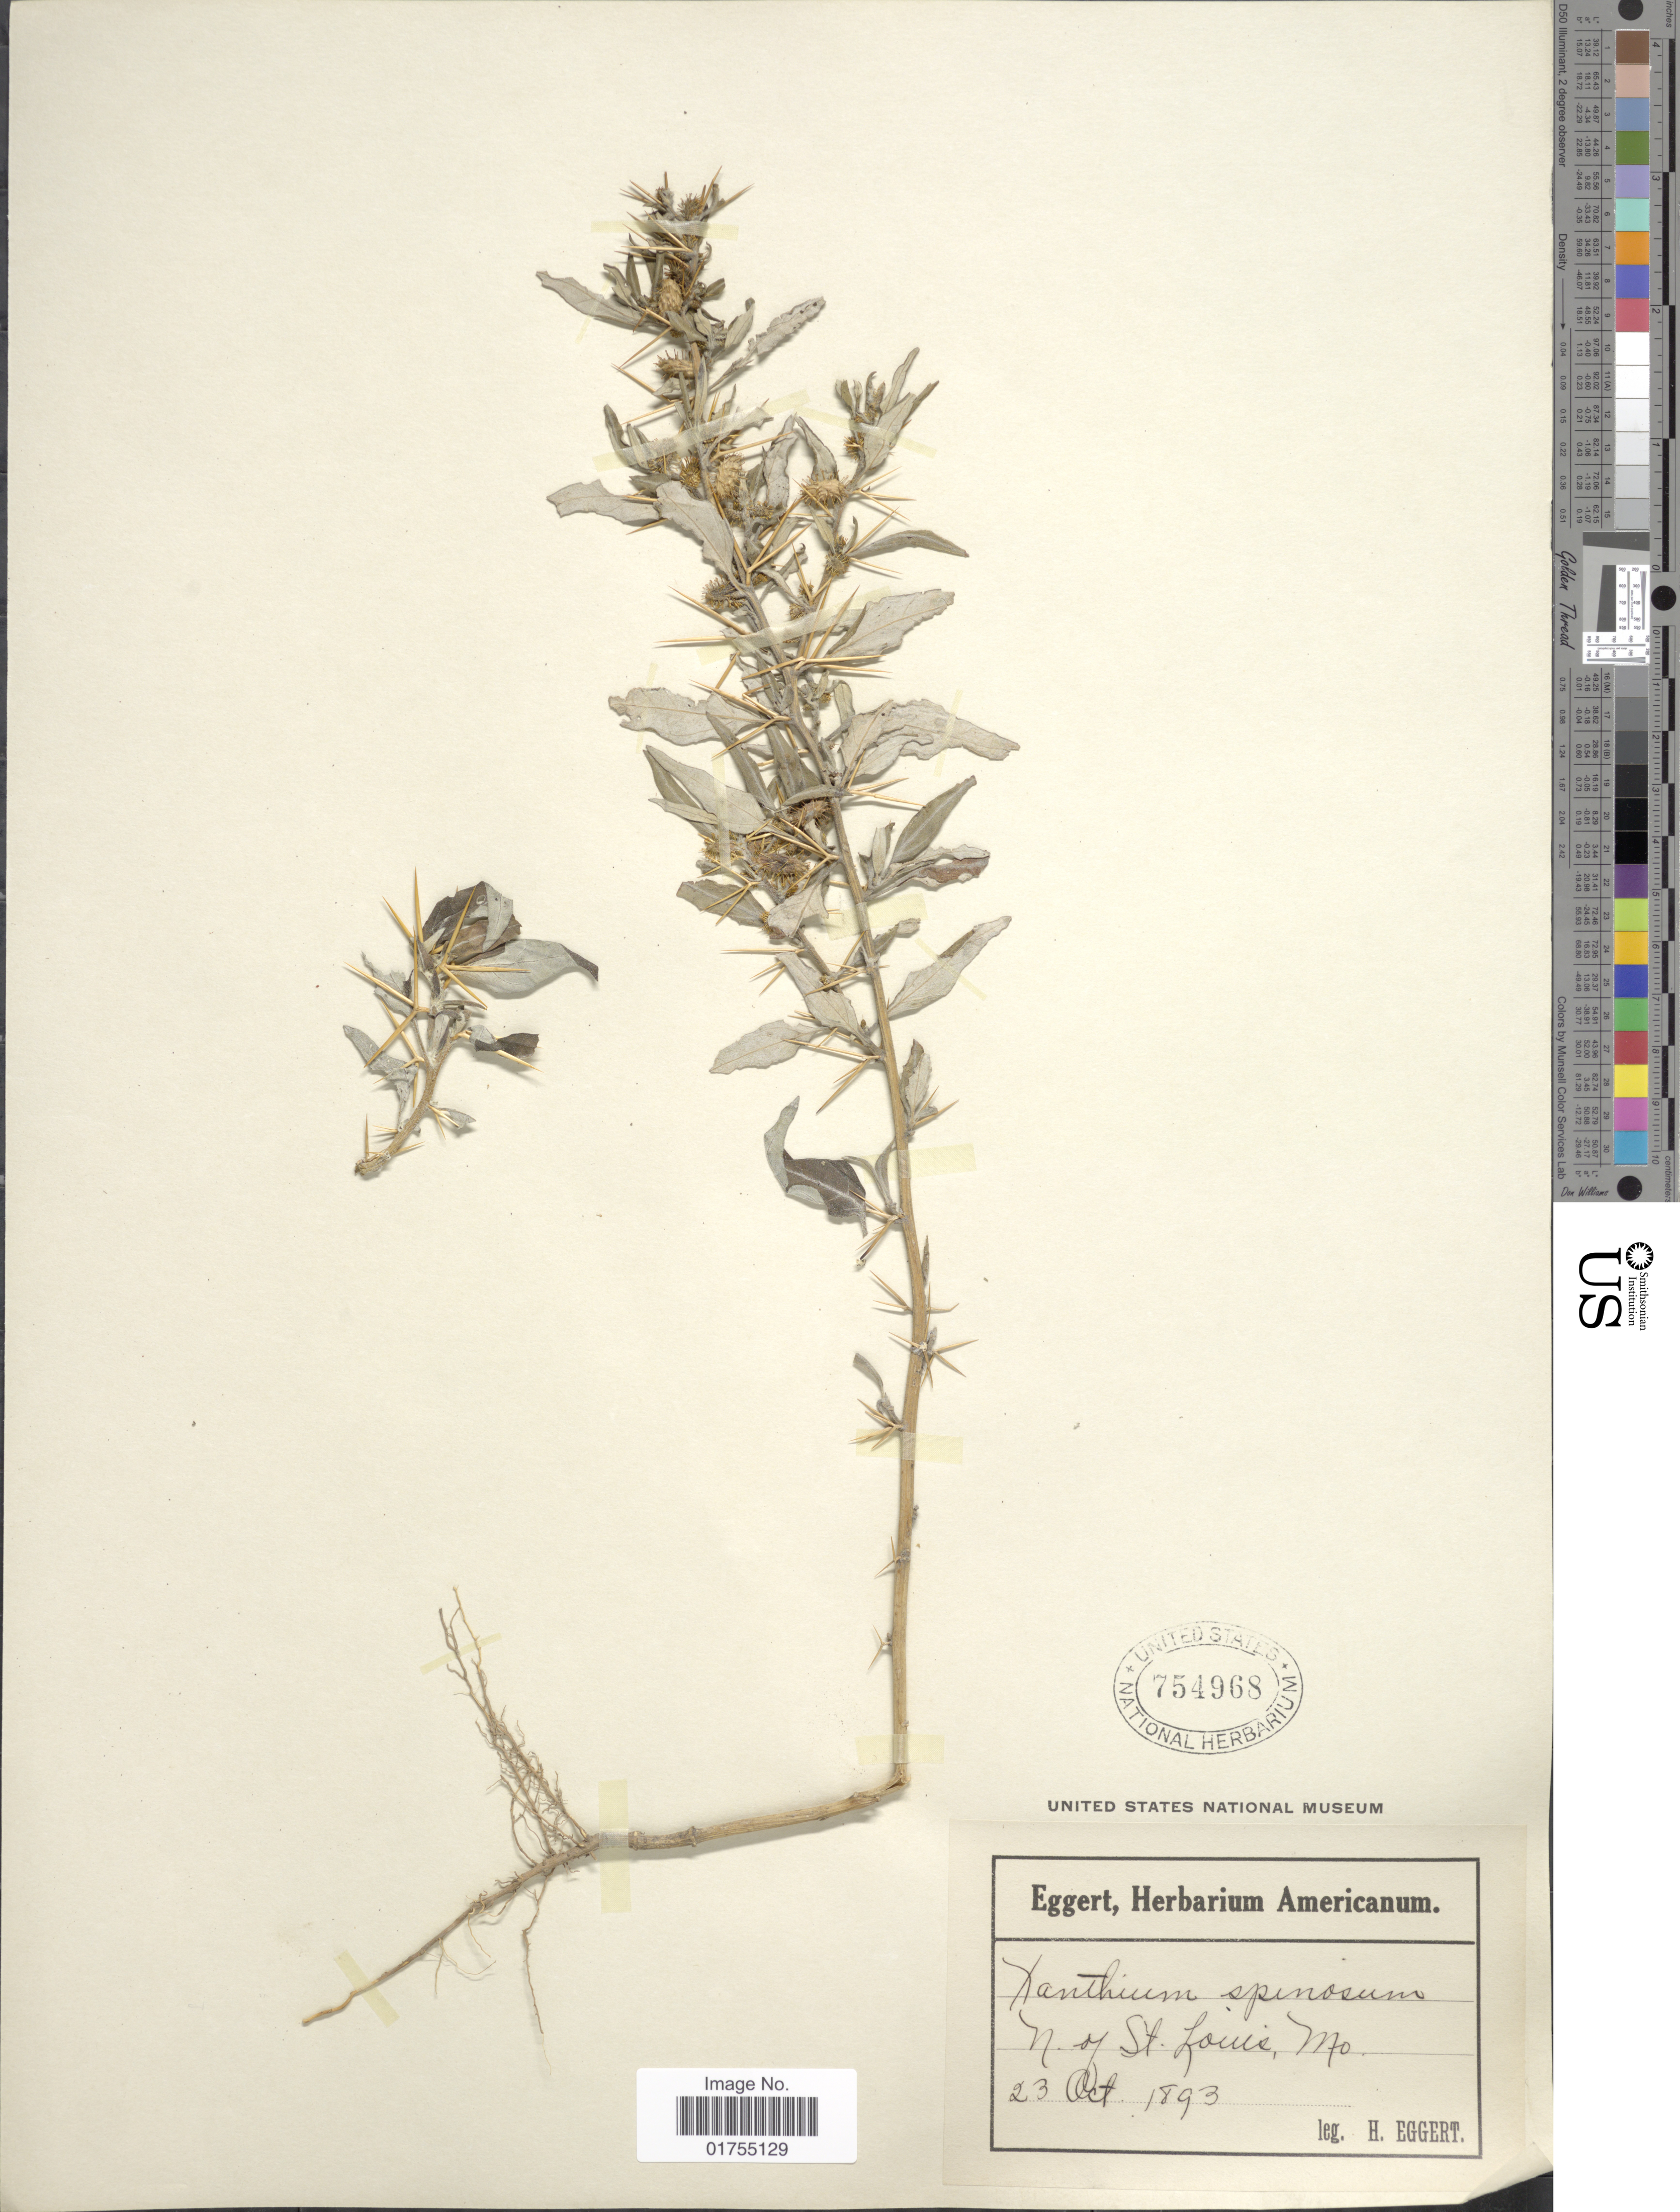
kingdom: Plantae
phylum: Tracheophyta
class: Magnoliopsida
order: Asterales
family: Asteraceae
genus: Xanthium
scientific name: Xanthium spinosum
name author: L.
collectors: H. Eggert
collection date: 1893-10-23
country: United States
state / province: Missouri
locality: N of St. Louis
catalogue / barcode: US 754968